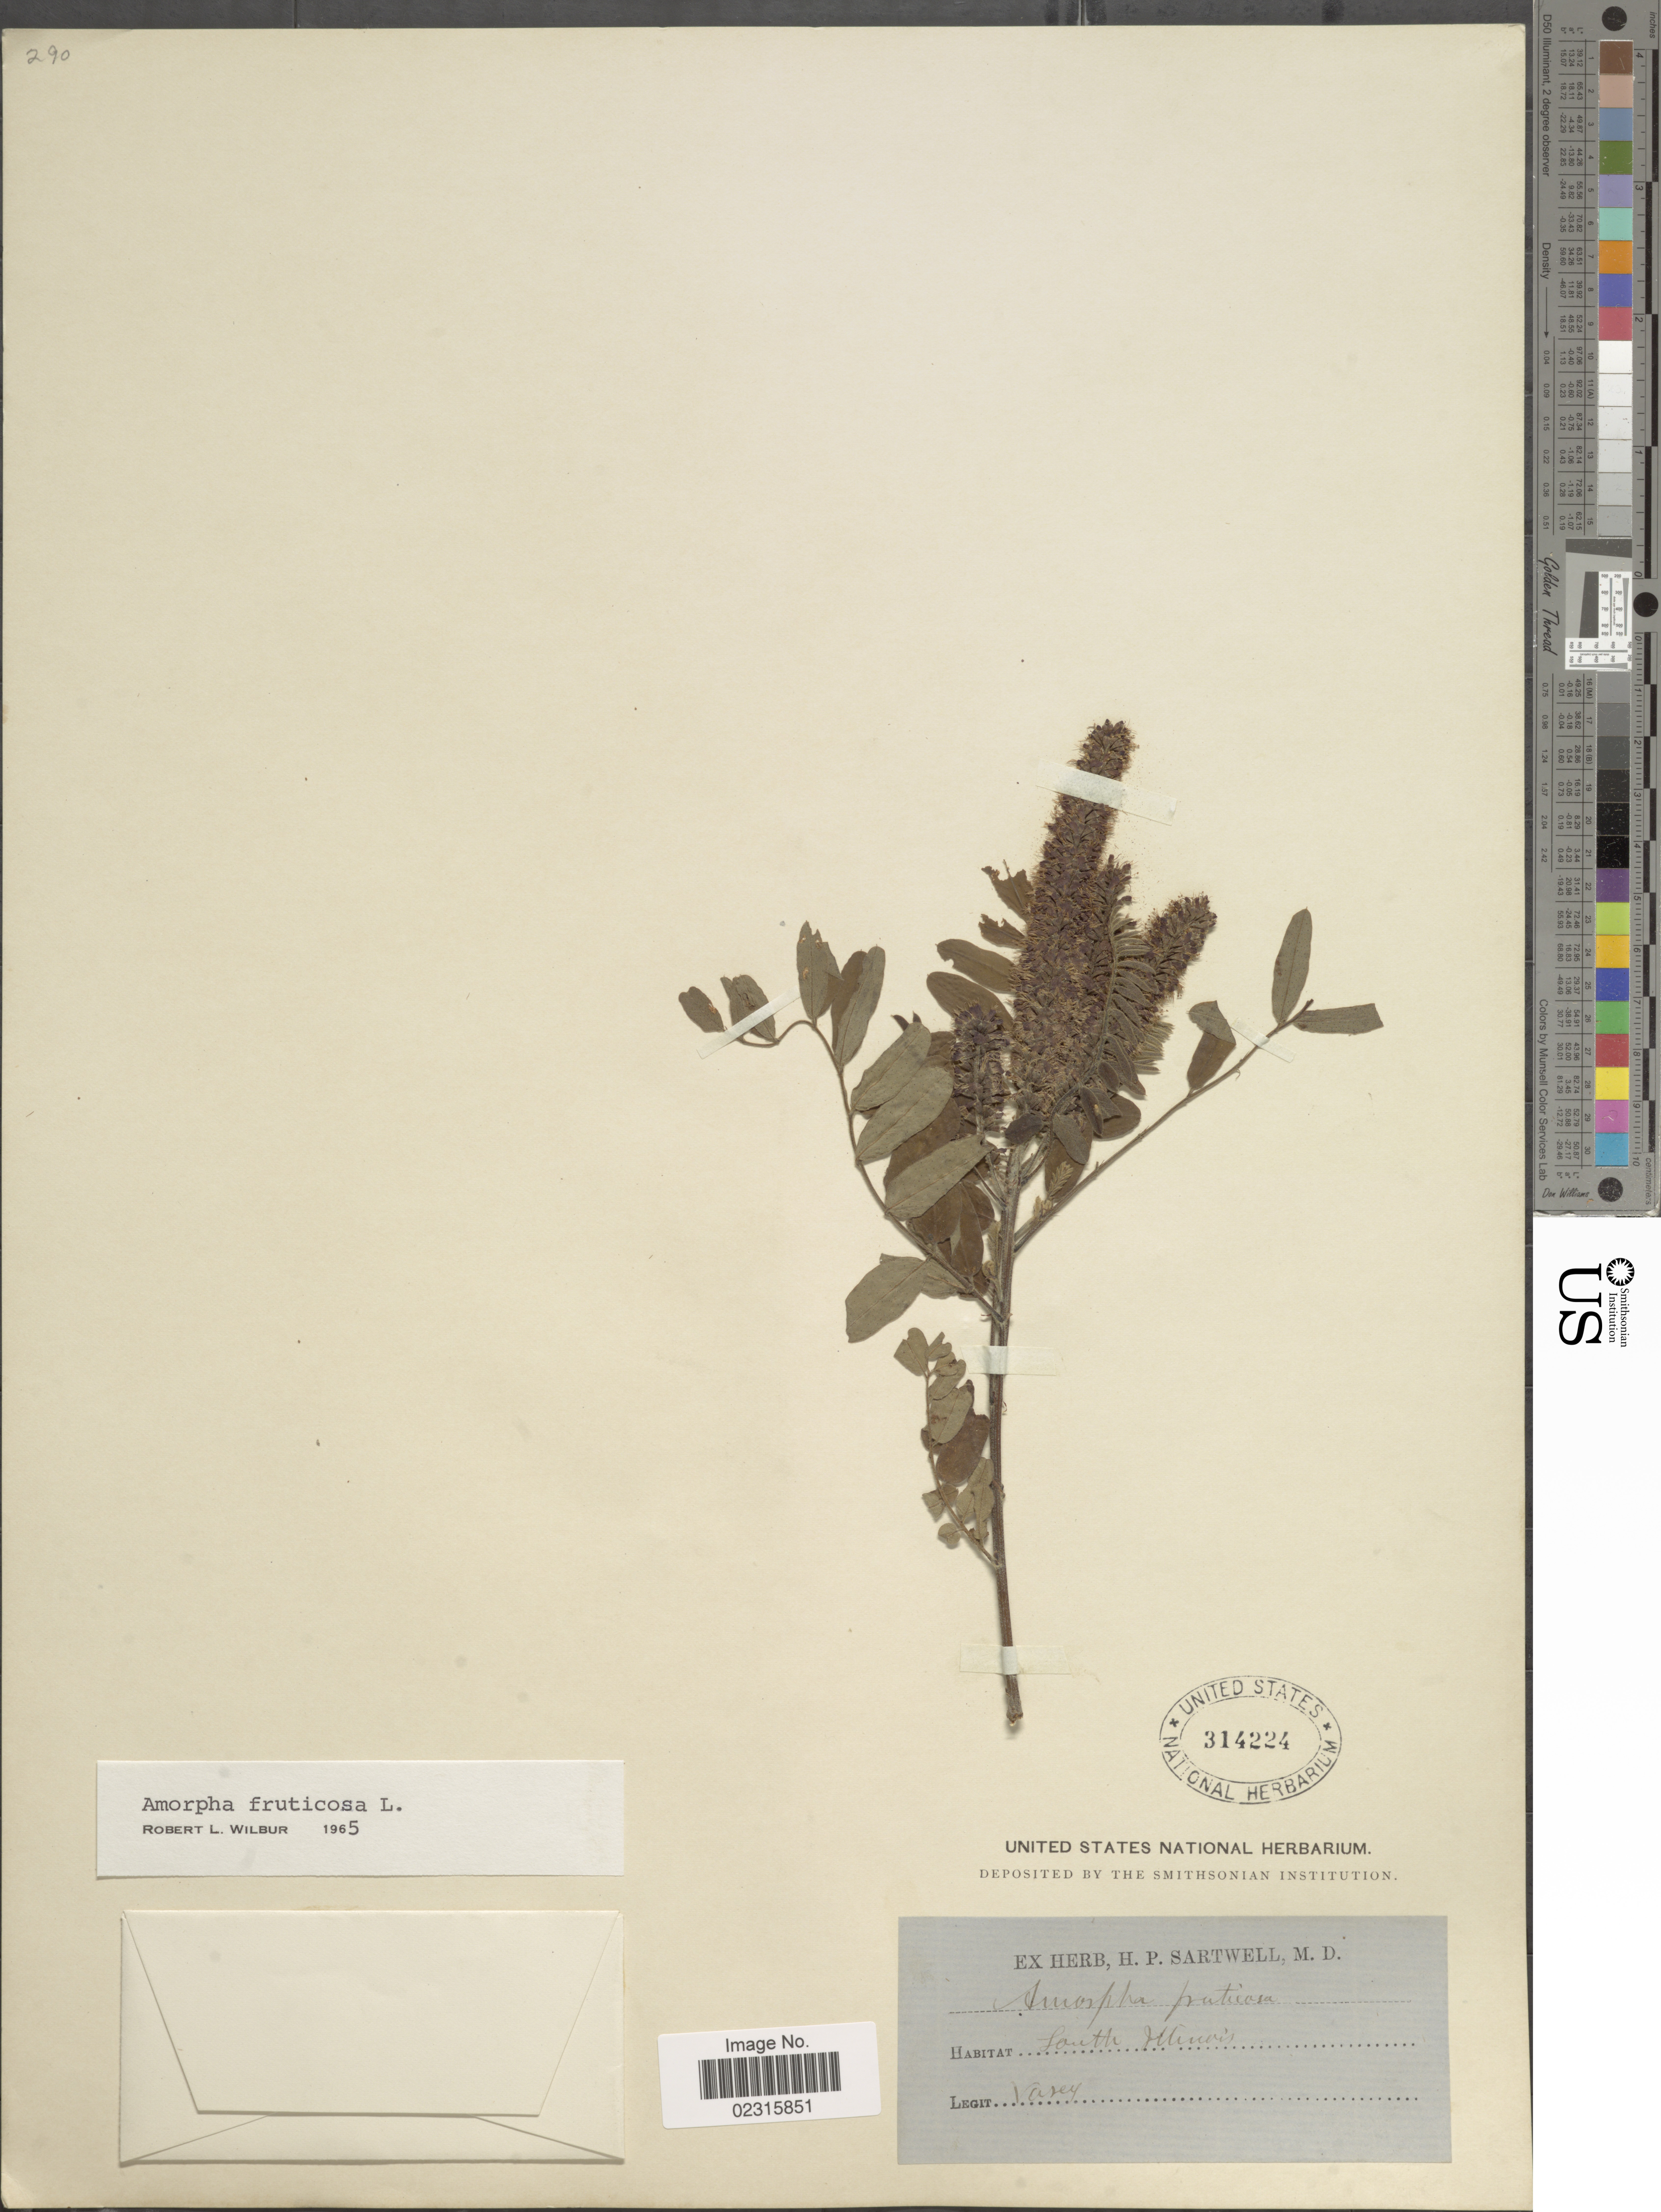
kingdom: Plantae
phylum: Tracheophyta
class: Magnoliopsida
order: Fabales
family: Fabaceae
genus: Amorpha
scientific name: Amorpha fruticosa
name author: L.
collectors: Vasey, --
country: United States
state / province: Illinois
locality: South Illinois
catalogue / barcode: US 314224